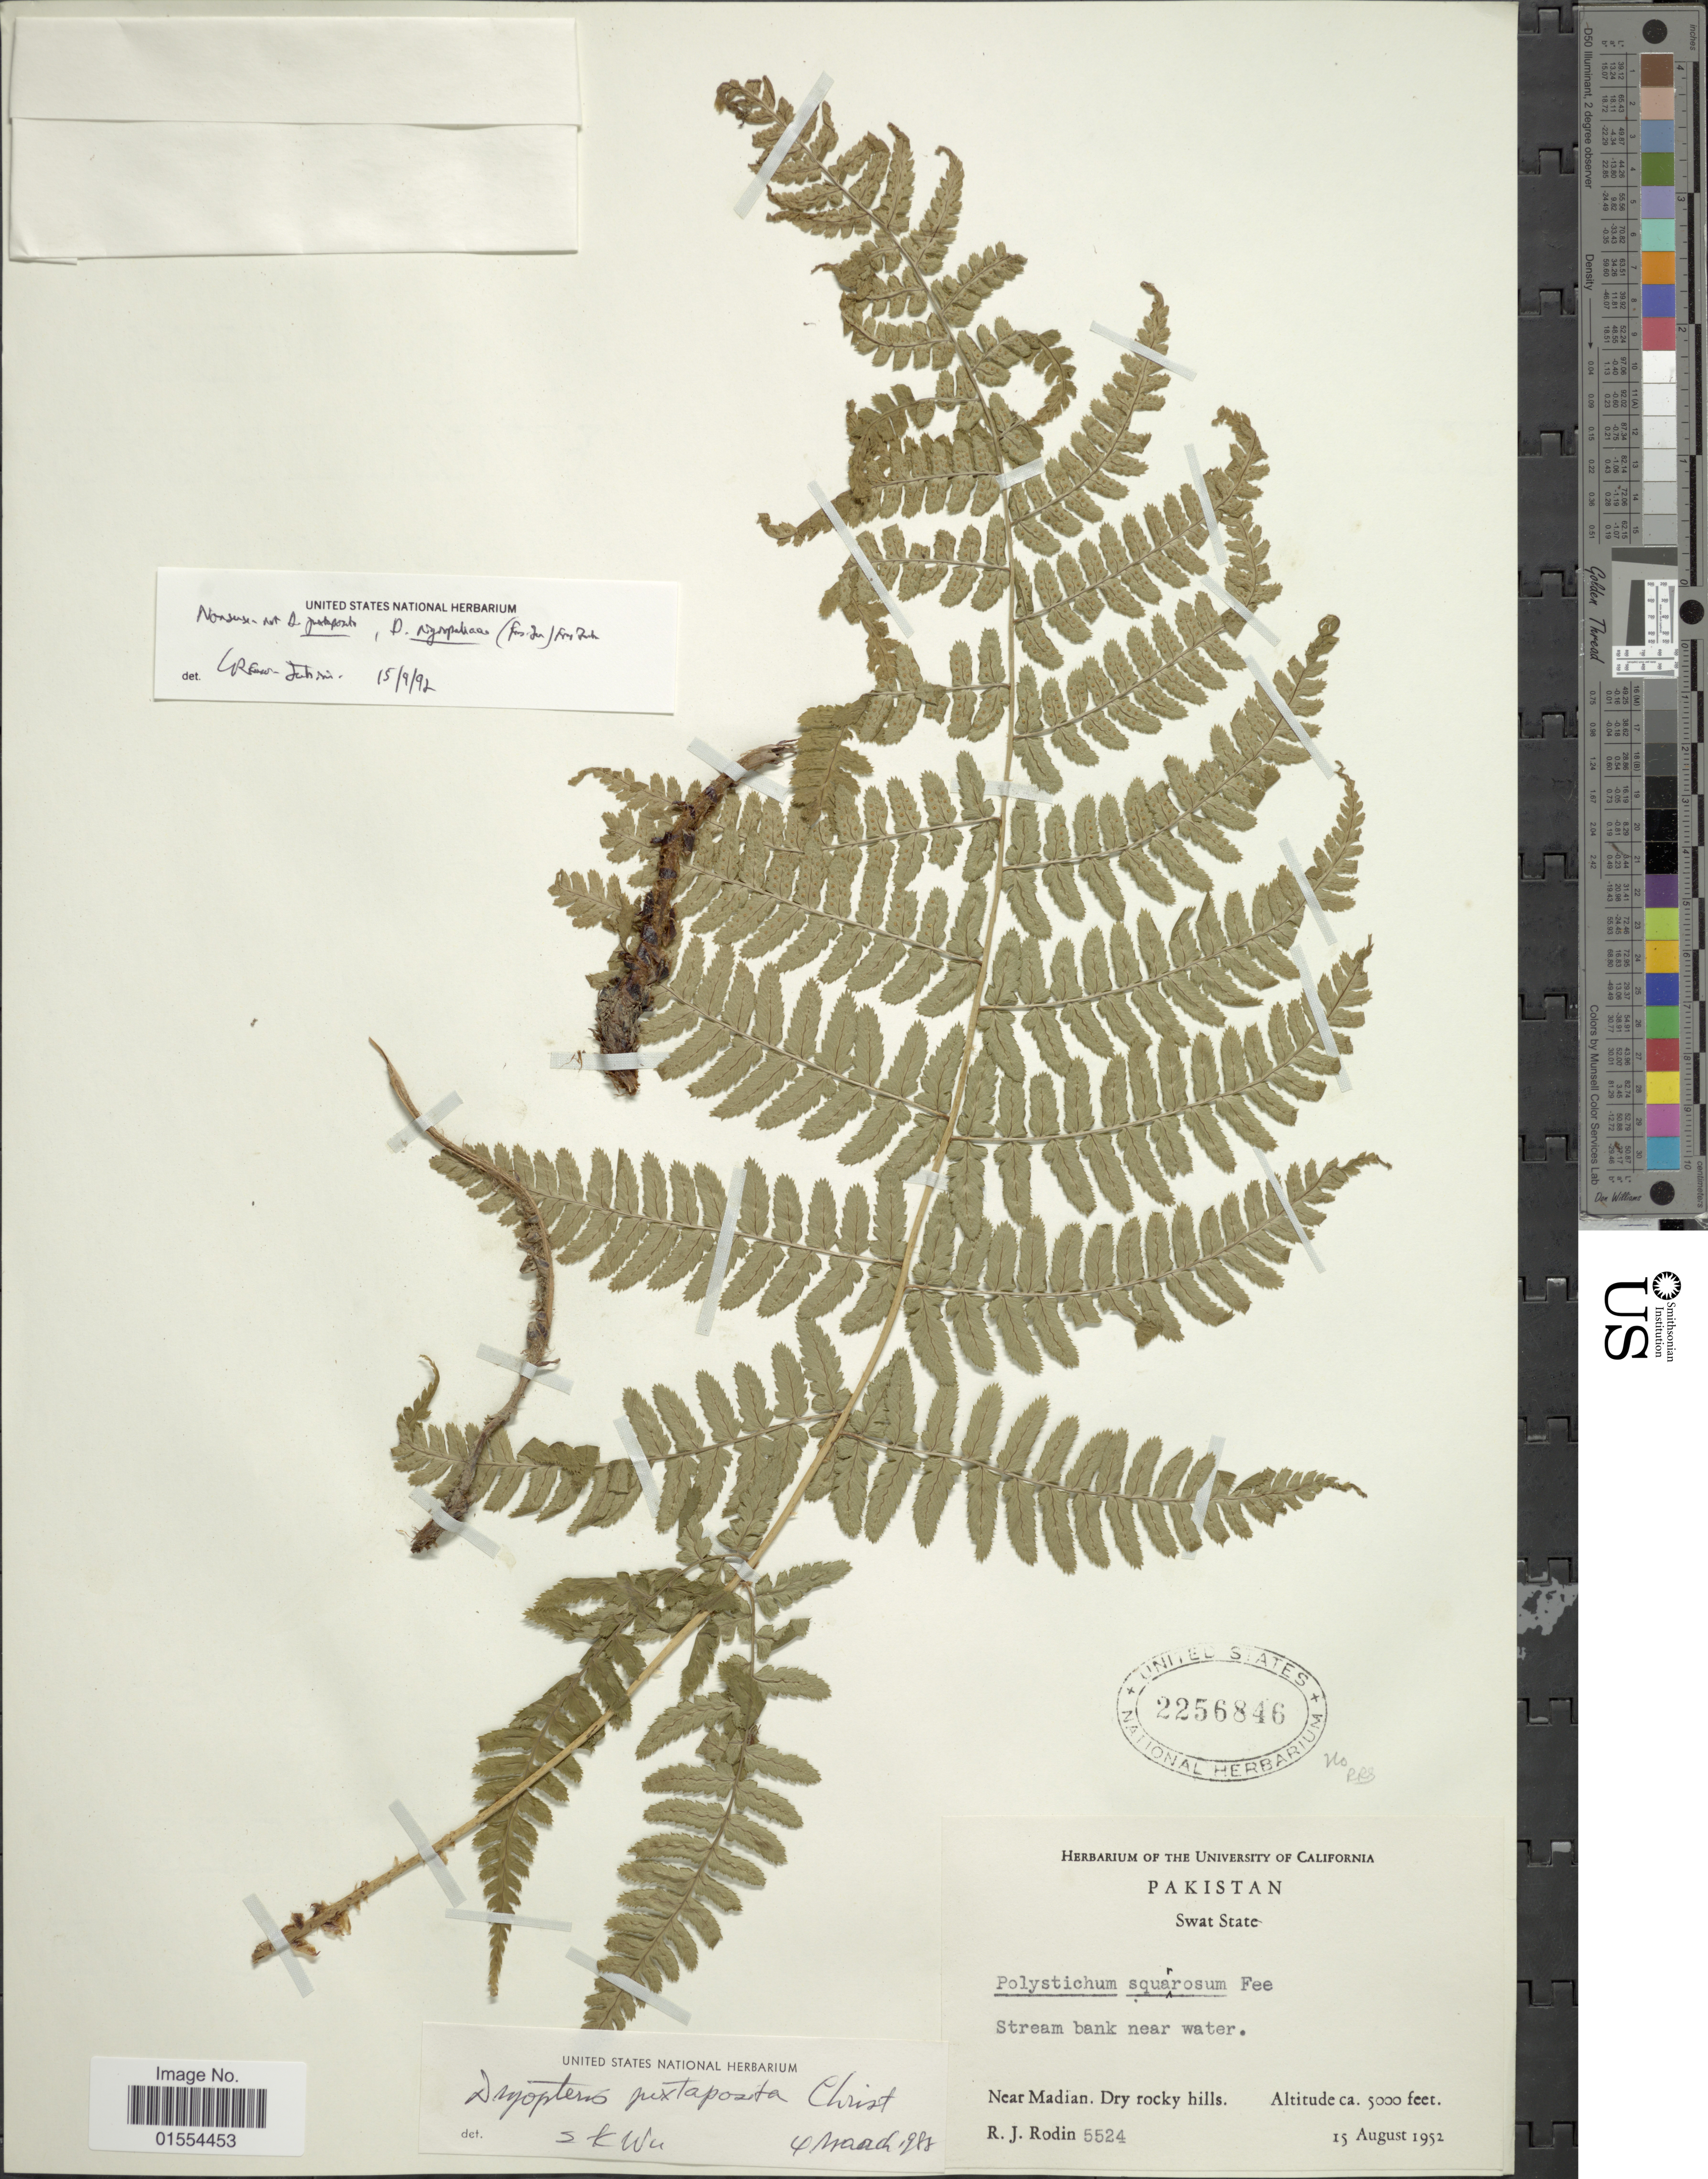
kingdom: Plantae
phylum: Tracheophyta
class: Polypodiopsida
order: Polypodiales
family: Dryopteridaceae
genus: Dryopteris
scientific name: Dryopteris nigropaleacea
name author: (Fraser-Jenk.) Fraser-Jenk.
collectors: R. J. Rodin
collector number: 5524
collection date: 1952-08-15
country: Pakistan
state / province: Khyber Pakhtunkhwa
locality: Pakistan, Swat State. Near Madian.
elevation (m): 1524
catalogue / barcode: US 2256846